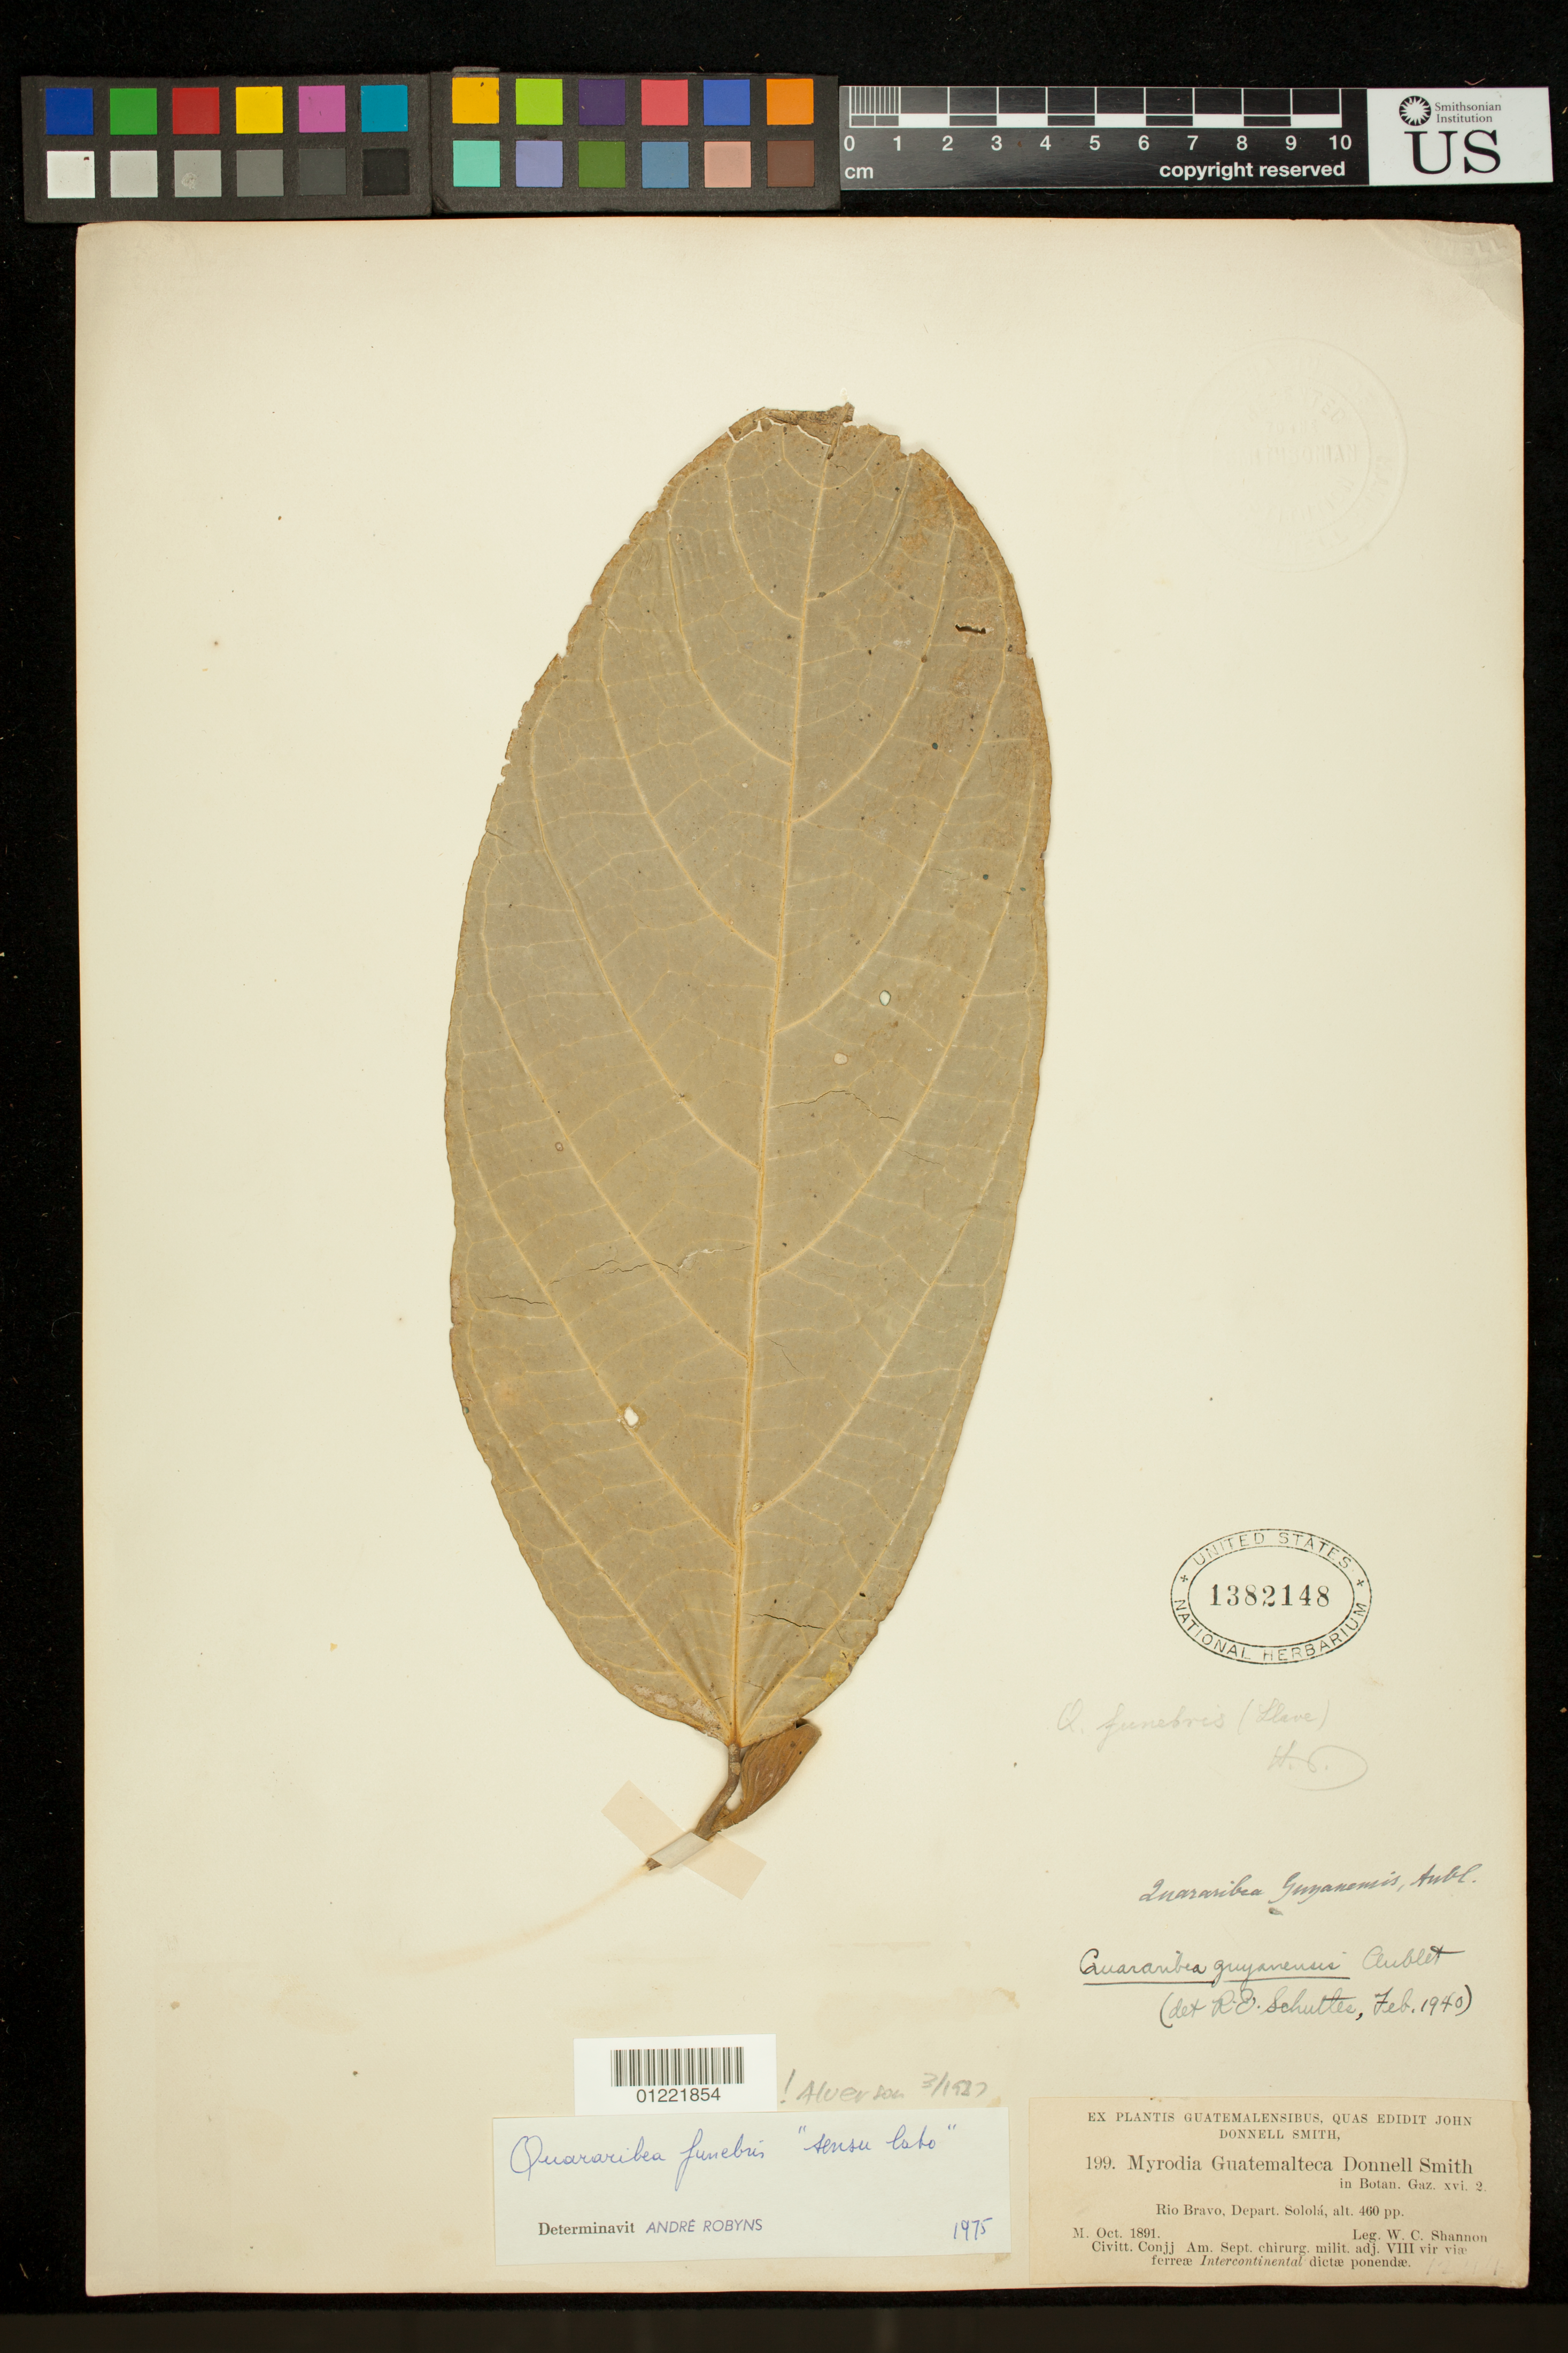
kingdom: Plantae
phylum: Tracheophyta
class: Magnoliopsida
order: Malvales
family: Malvaceae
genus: Quararibea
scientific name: Quararibea funebris subsp. funebris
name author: (La Llave) Vischer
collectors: J. Donnell Smith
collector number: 199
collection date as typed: Oct 1891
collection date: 1891-10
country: Guatemala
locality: Rio Bravo.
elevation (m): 460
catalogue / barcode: US 1382148